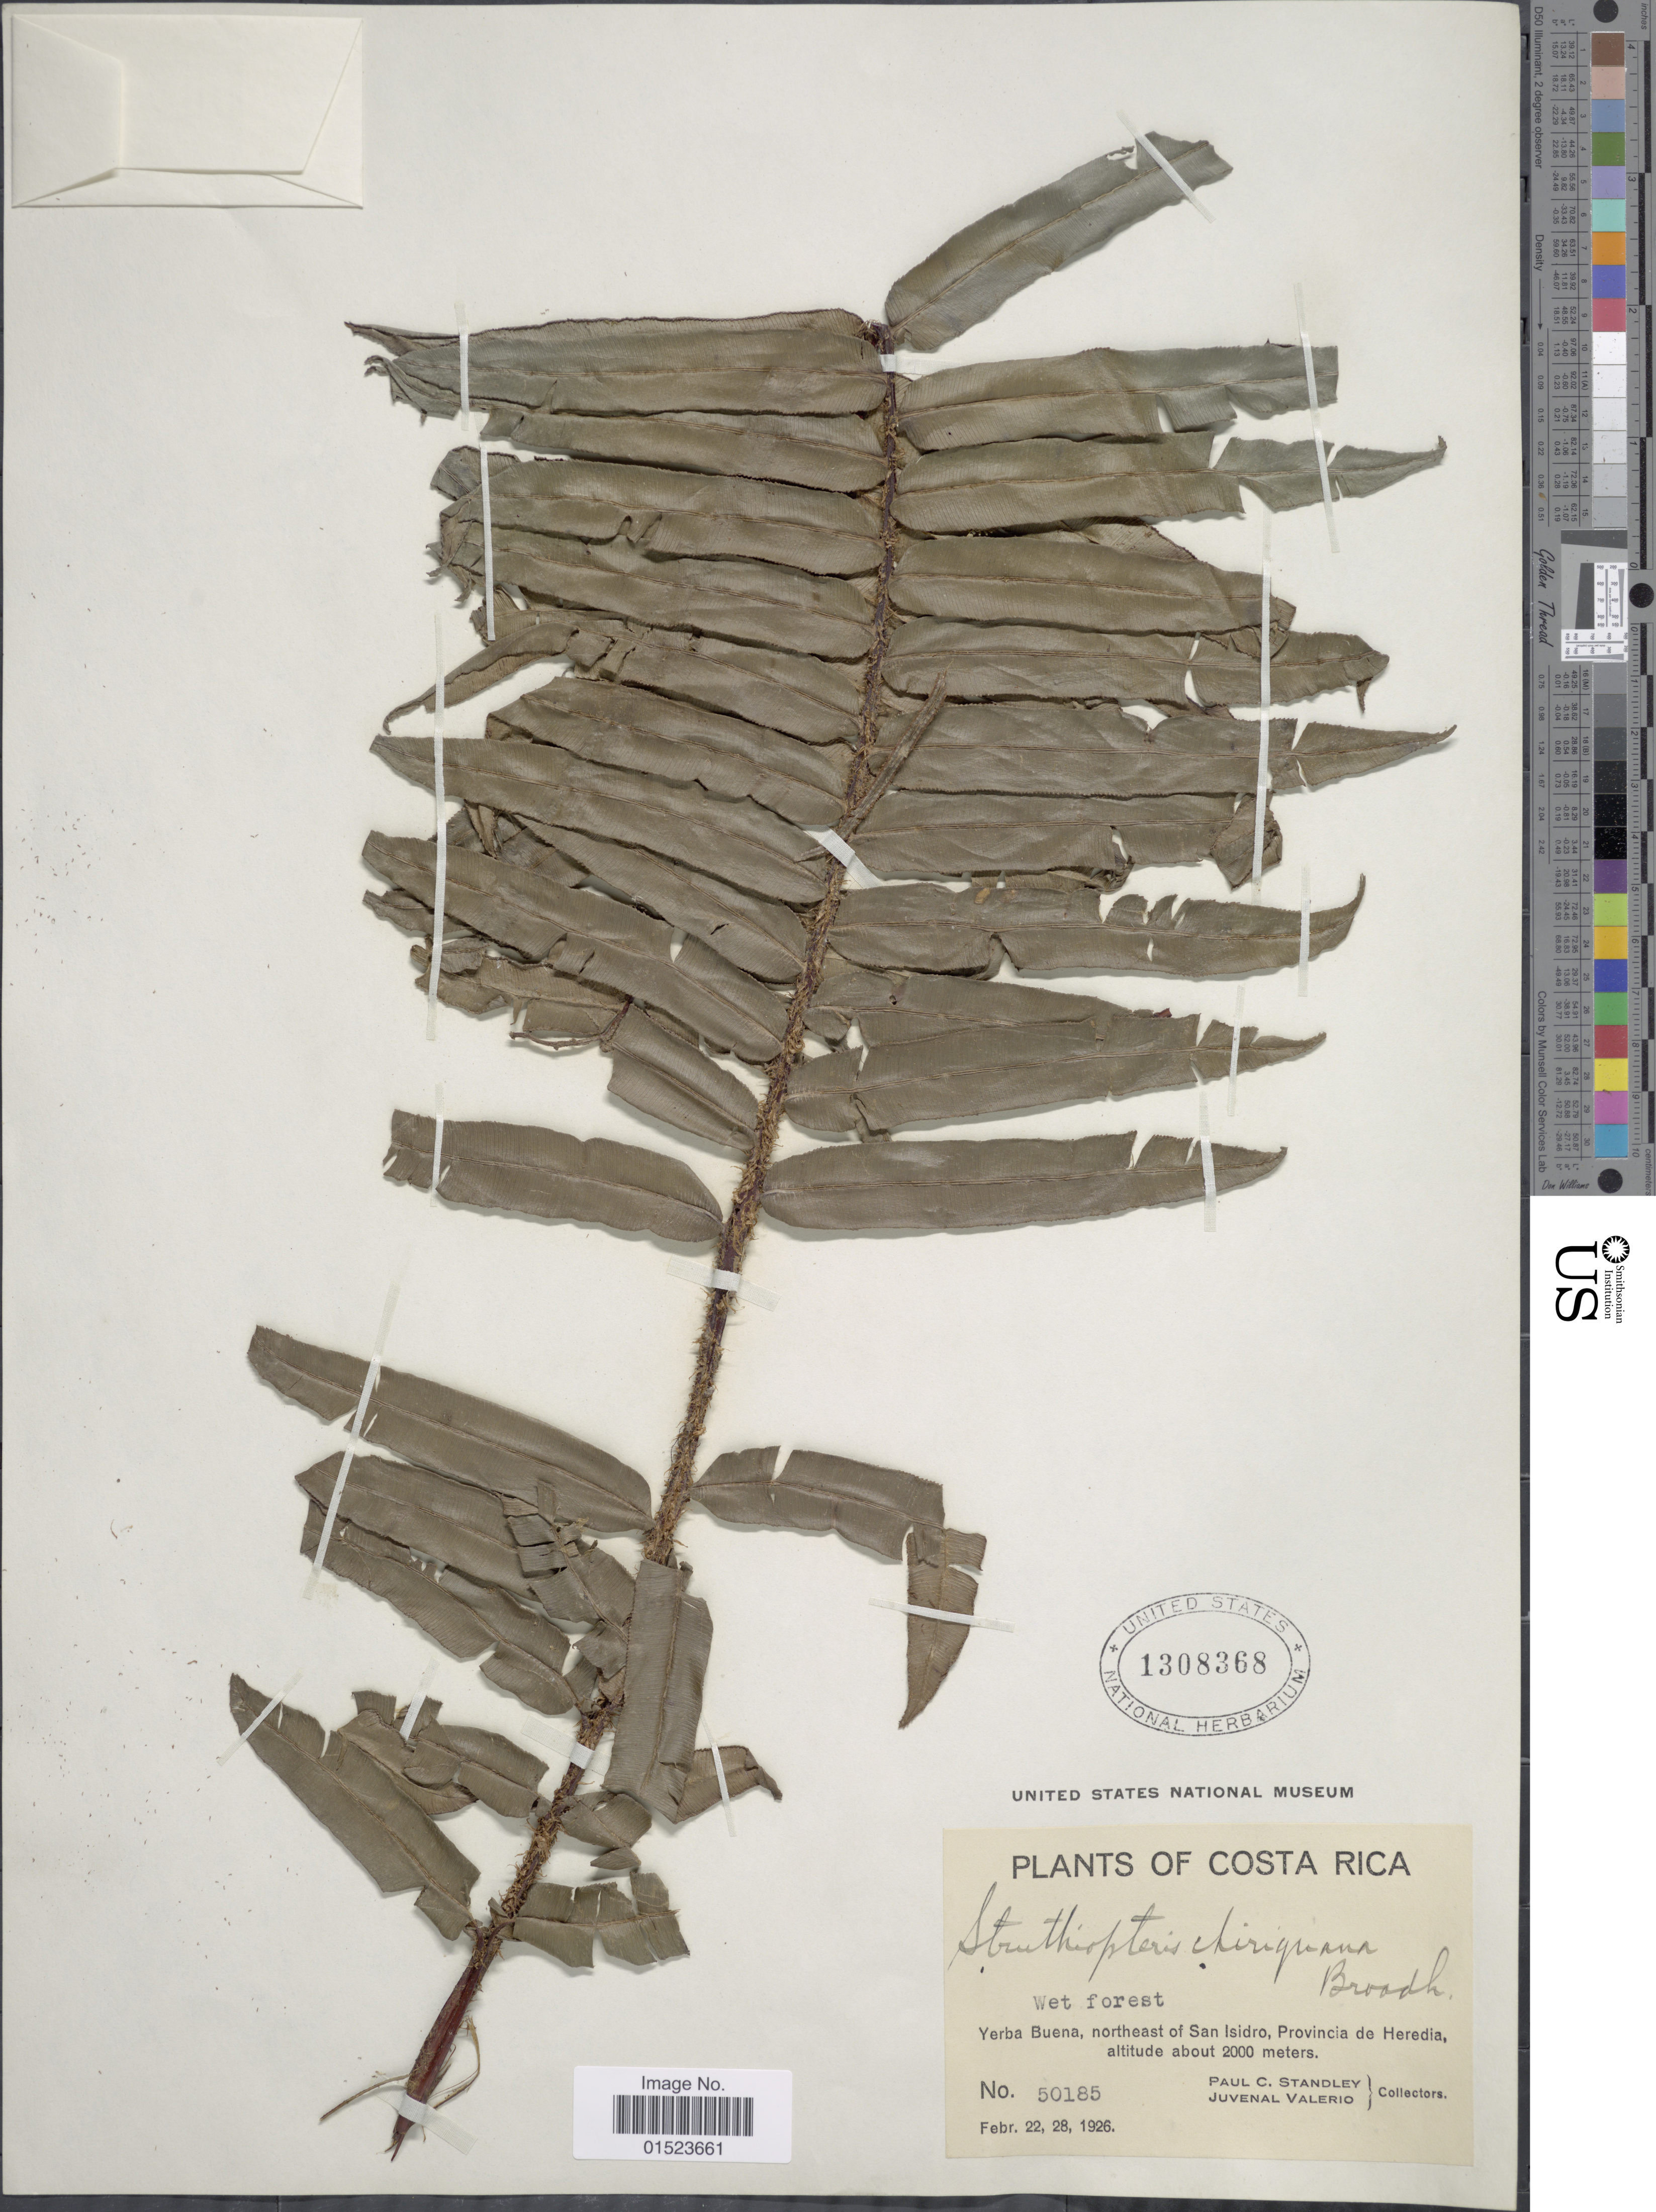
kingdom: Plantae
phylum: Tracheophyta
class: Polypodiopsida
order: Polypodiales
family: Blechnaceae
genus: Blechnum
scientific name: Blechnum chiriquanum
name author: (Broadh.) C. Chr.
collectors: P. C. Standley & J. Valerio R.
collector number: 50185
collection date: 1926-02-22/1926-02-28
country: Costa Rica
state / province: Heredia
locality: Yerba Buena, northeast of San Isidro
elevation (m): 2000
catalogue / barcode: US 1308368